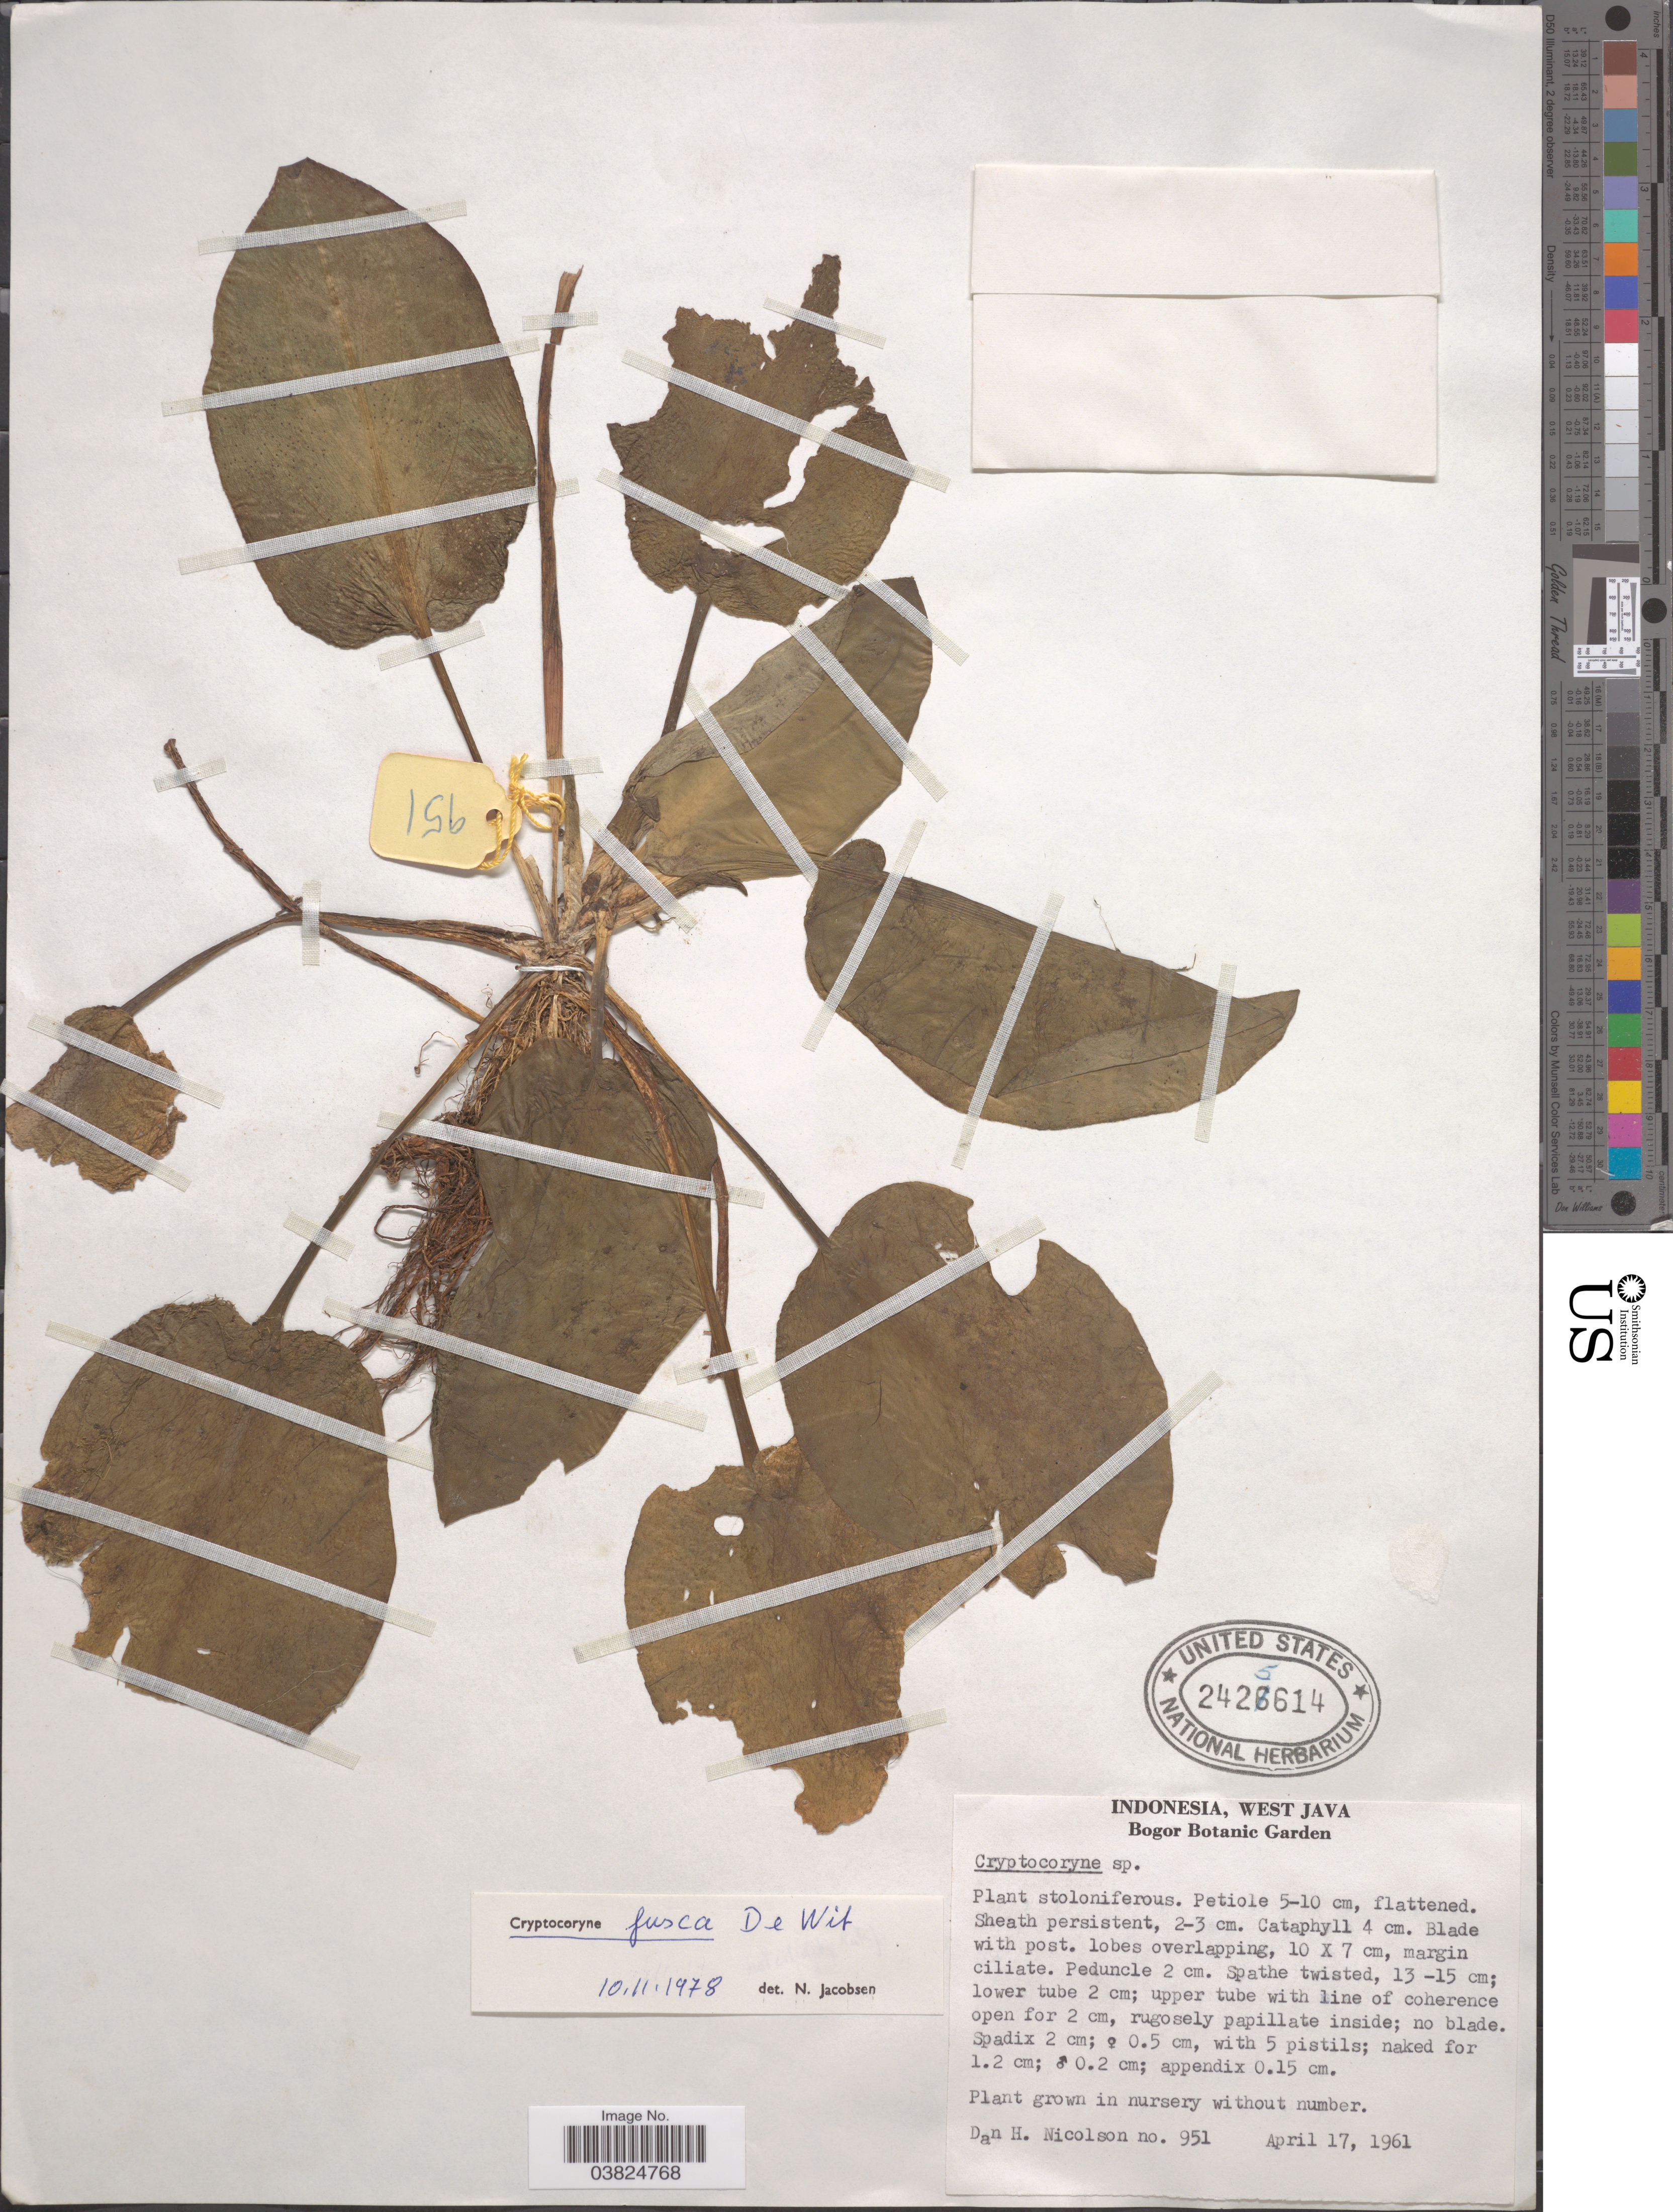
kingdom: Plantae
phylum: Tracheophyta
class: Liliopsida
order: Alismatales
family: Araceae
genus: Cryptocoryne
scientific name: Cryptocoryne fusca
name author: de Wit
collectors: D. H. Nicolson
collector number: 951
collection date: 1961-04-17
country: Indonesia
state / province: Java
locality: West Java, Bogor Botanic Garden.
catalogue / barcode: US 2425614